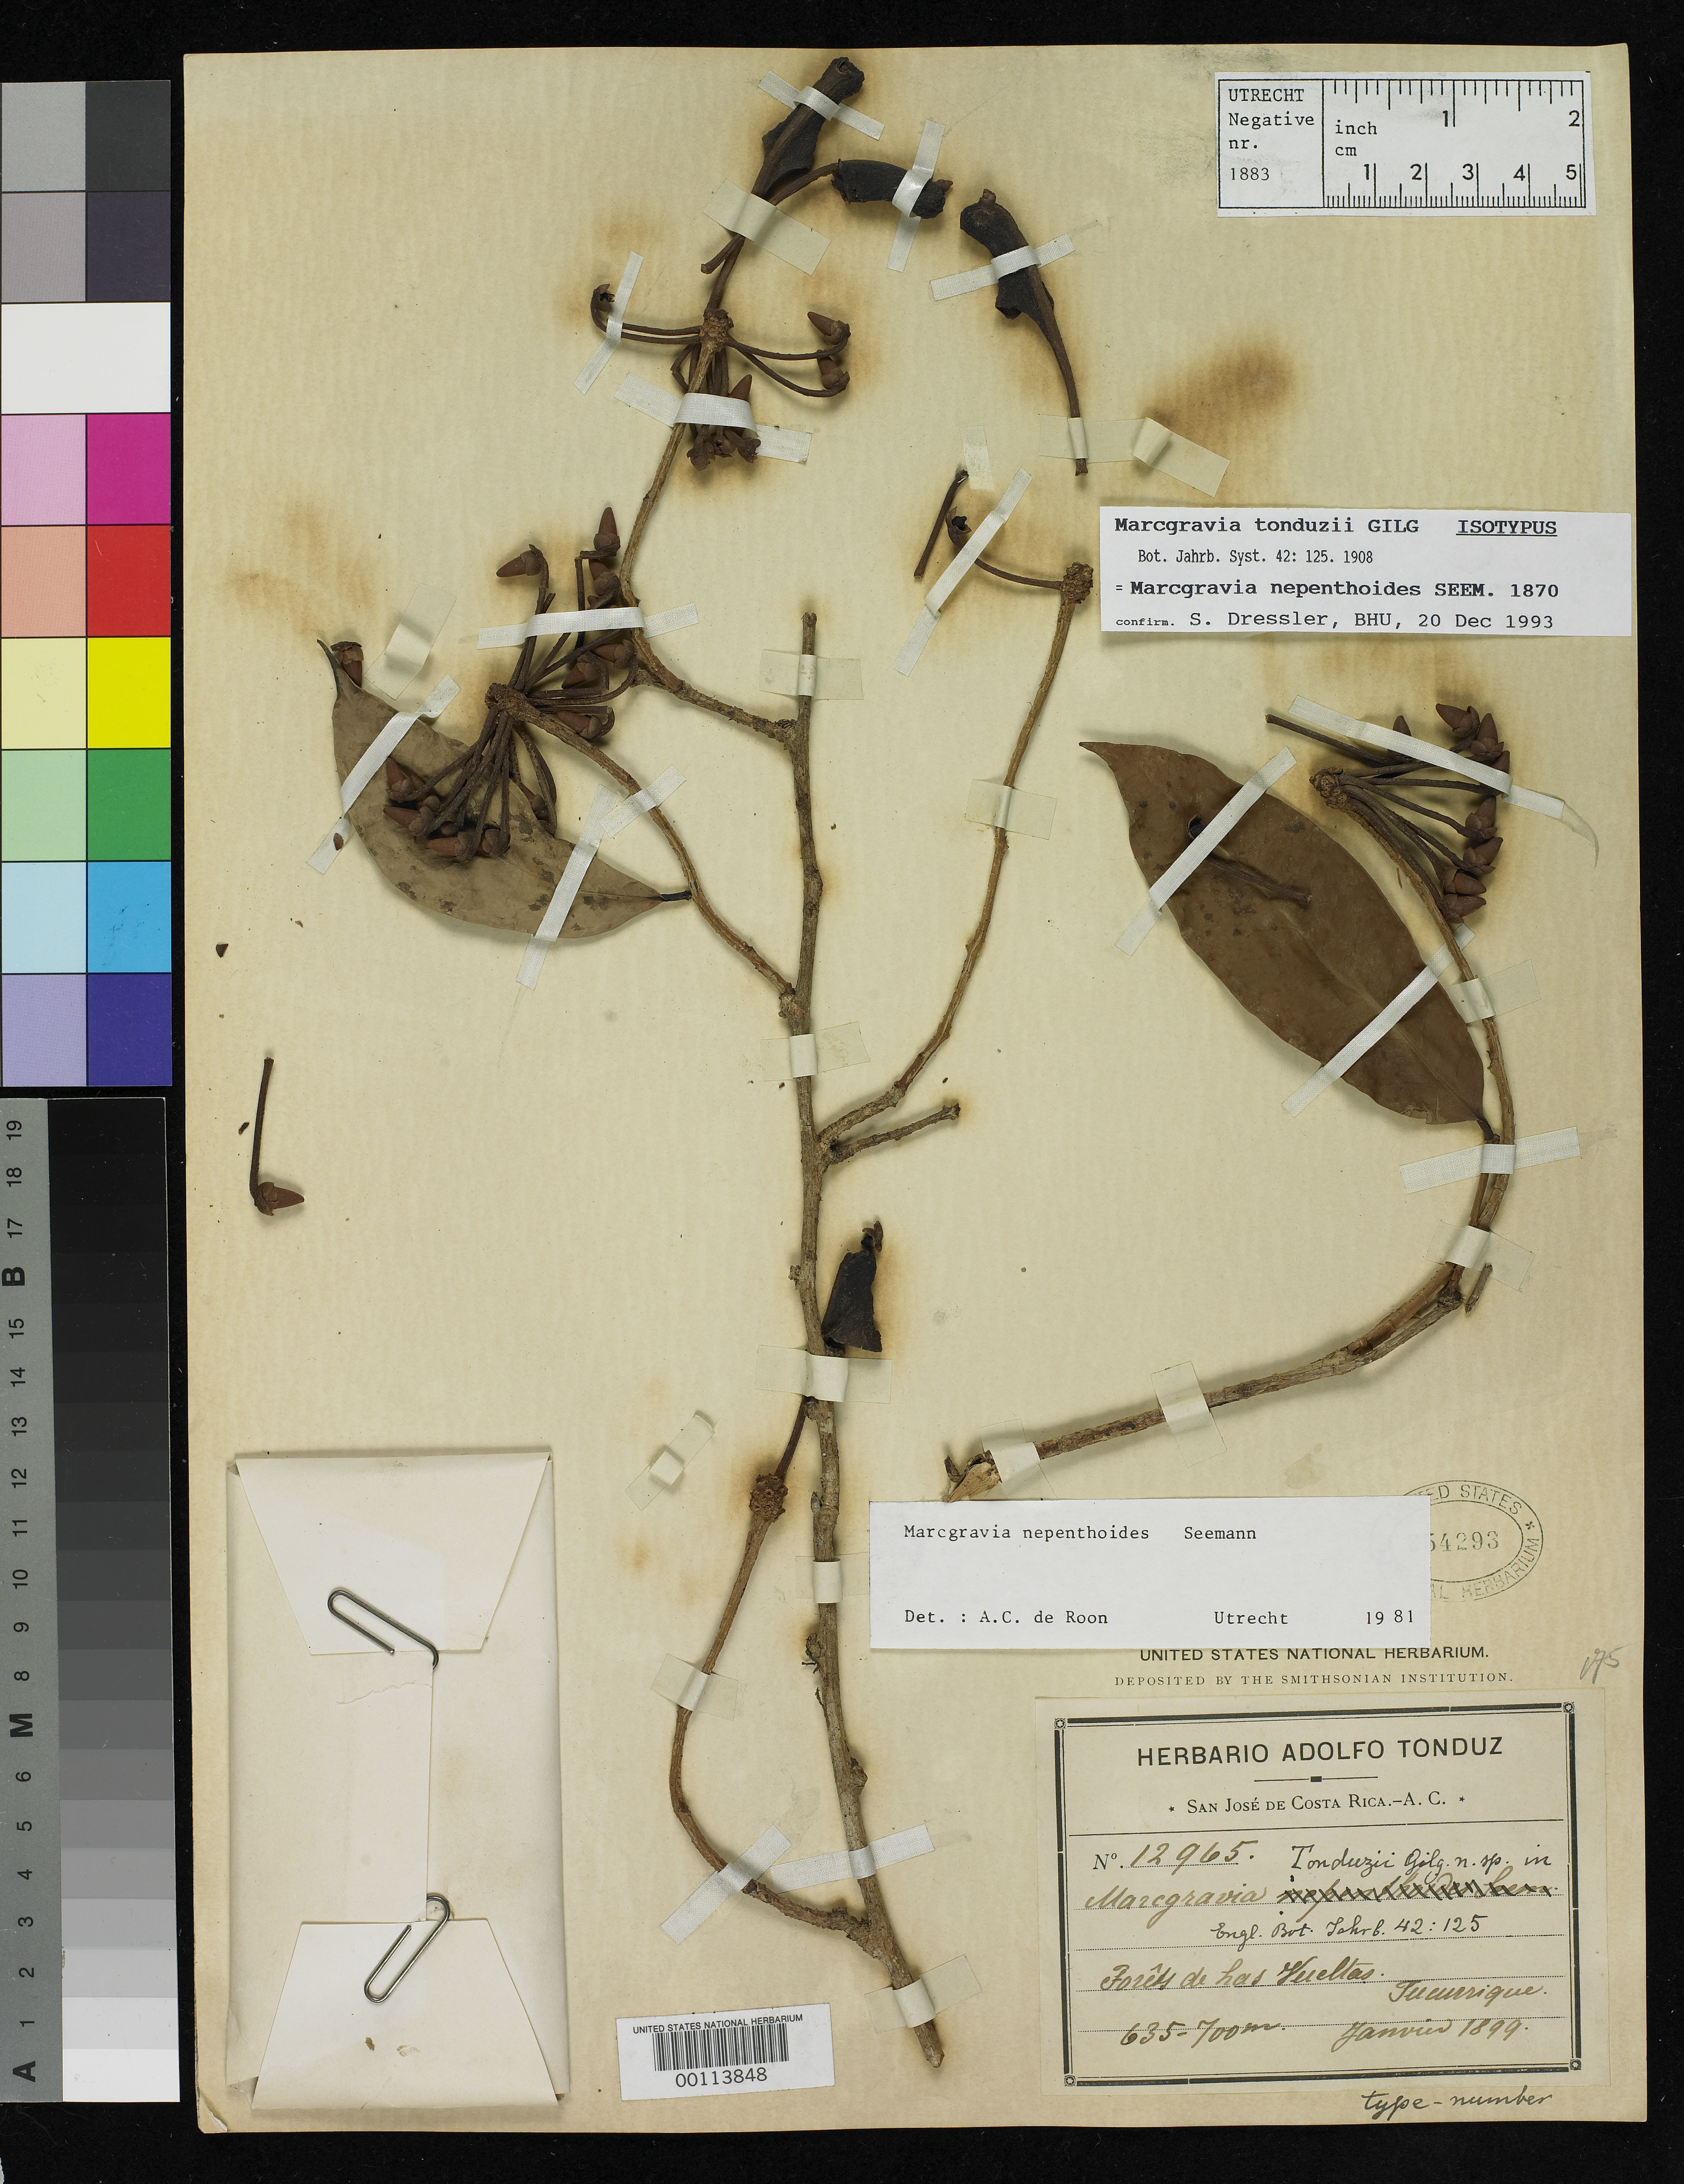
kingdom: Plantae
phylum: Tracheophyta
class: Magnoliopsida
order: Ericales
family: Marcgraviaceae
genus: Marcgravia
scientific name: Marcgravia tonduzii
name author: Gilg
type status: Isotype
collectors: A. Tonduz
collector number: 12965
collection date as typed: Jan 1899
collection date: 1899-01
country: Costa Rica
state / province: San José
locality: Rio de las Vueltas, Tucurrique.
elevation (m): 635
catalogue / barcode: US 354293